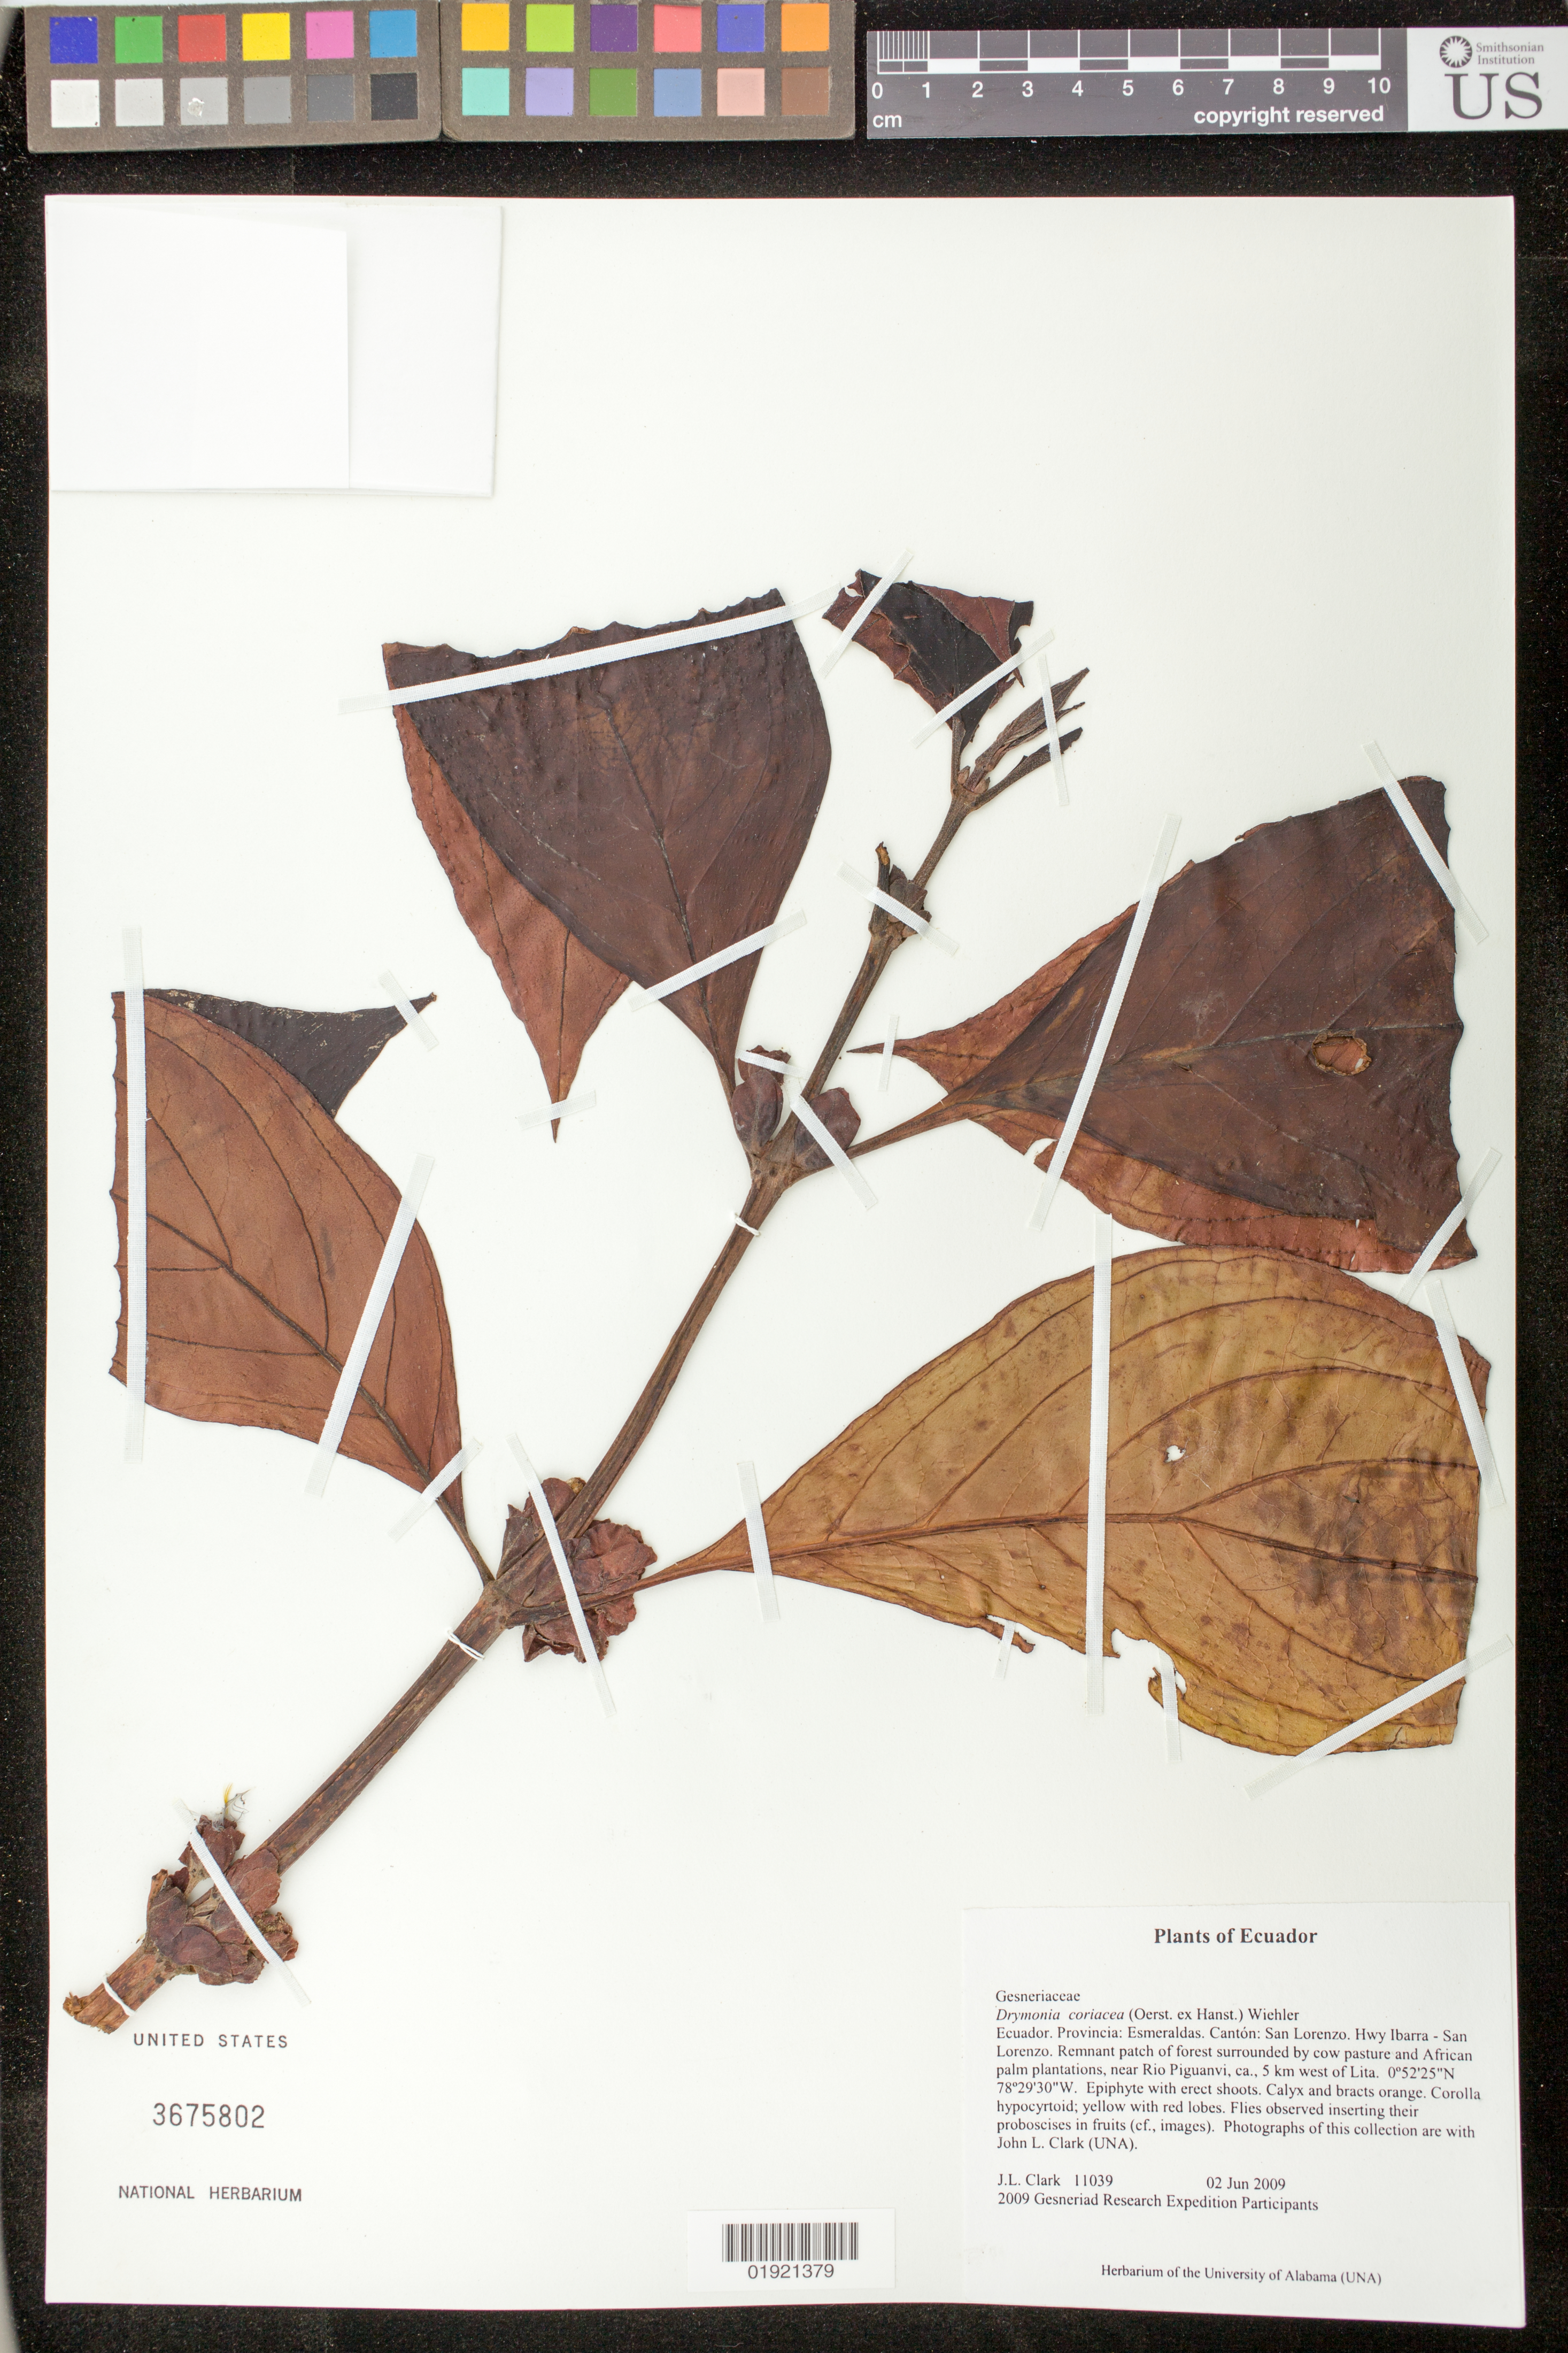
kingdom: Plantae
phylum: Tracheophyta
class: Magnoliopsida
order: Lamiales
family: Gesneriaceae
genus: Drymonia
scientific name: Drymonia coriacea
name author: (Oerst. ex Hanst.) Wiehler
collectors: J. L. Clark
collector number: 11039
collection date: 2009-06-02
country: Ecuador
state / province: Esmeraldas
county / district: San Lorenzo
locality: Hwy San Lorenzo-Ibarra. Remnant patch of forest along small stream, surrounded by cow pasture and African palm plantations, near Rio Piguanvi, ca., 5 km west of Lita.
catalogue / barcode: US 3675802